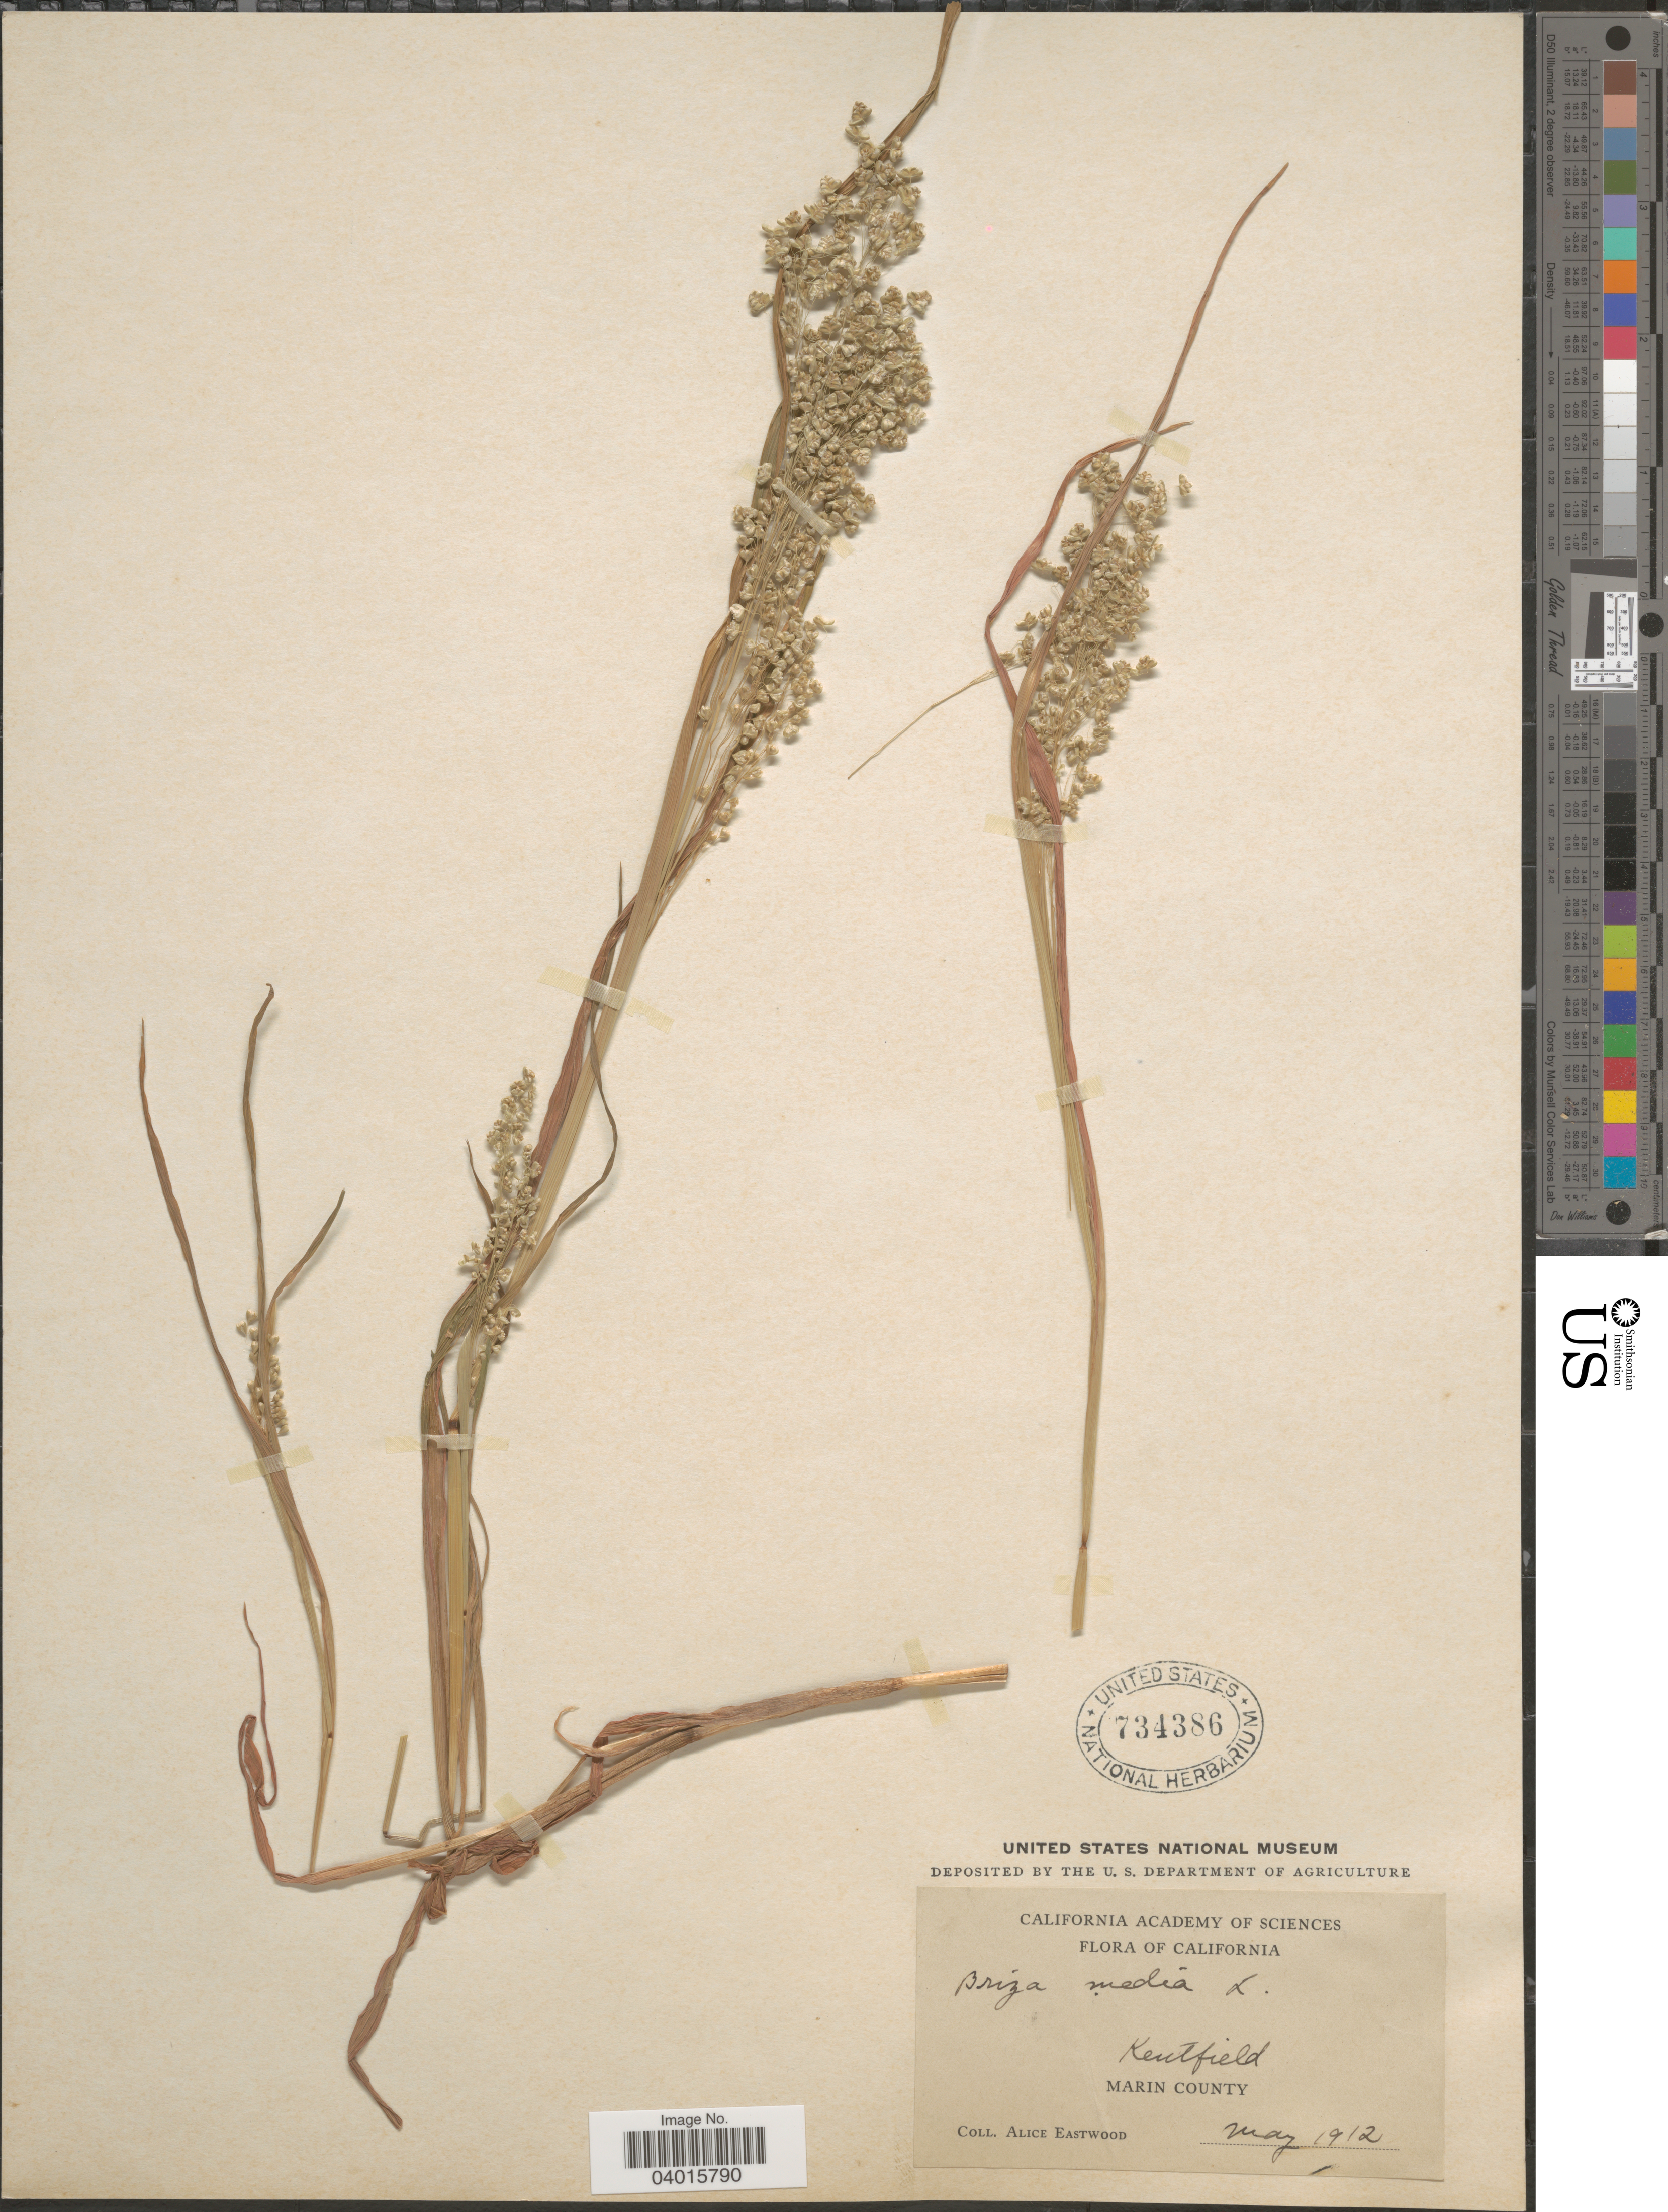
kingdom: Plantae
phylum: Tracheophyta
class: Liliopsida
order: Poales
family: Poaceae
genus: Briza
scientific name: Briza minor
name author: L.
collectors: A. Eastwood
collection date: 1912-05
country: United States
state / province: California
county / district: Marin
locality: Kentfield. Marin County.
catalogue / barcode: US 734386